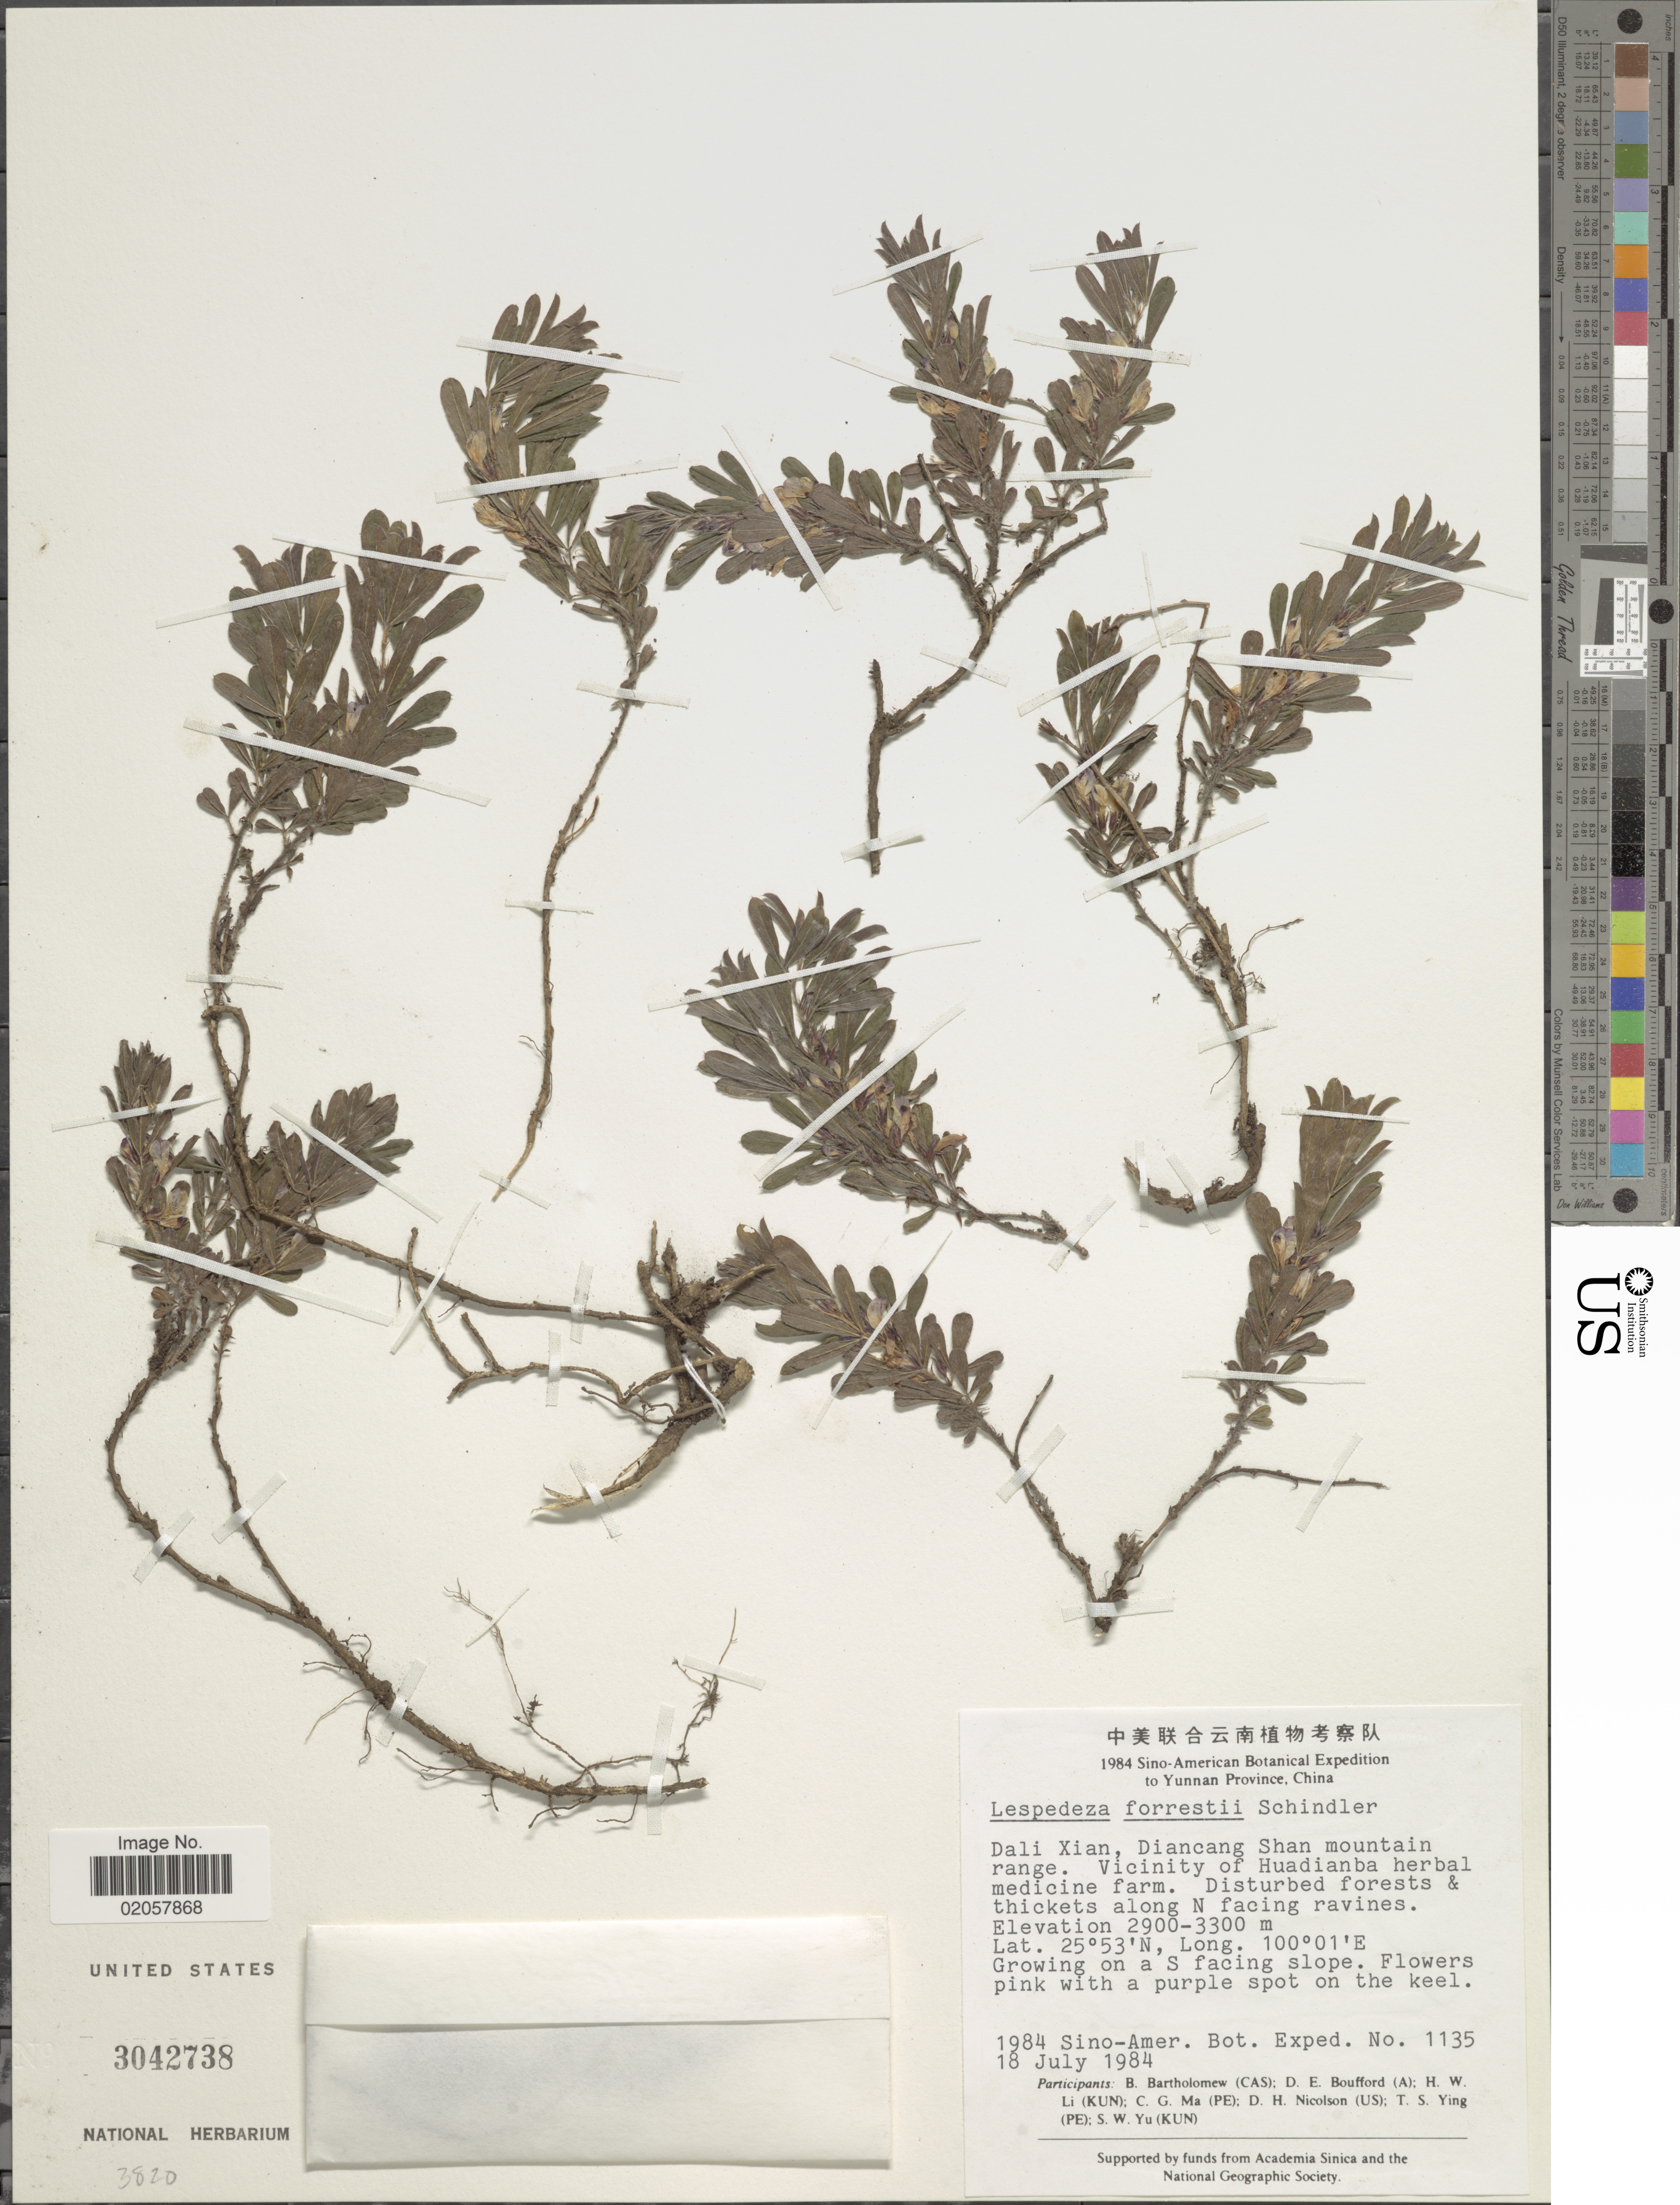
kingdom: Plantae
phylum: Tracheophyta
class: Magnoliopsida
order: Fabales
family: Fabaceae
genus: Lespedeza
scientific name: Lespedeza forrestii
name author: Schindl.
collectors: Sino-Amer. Bot. Exped. 1984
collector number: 1135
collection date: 1984-07-18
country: China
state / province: Yunnan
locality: Dali Xian, Diancang Shan mountain range, vicinity of Huadianba herbal medicine farm, disturbed forests & thickets along N facing ravines, growing on a S facing slope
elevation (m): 2900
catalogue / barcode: US 3042738